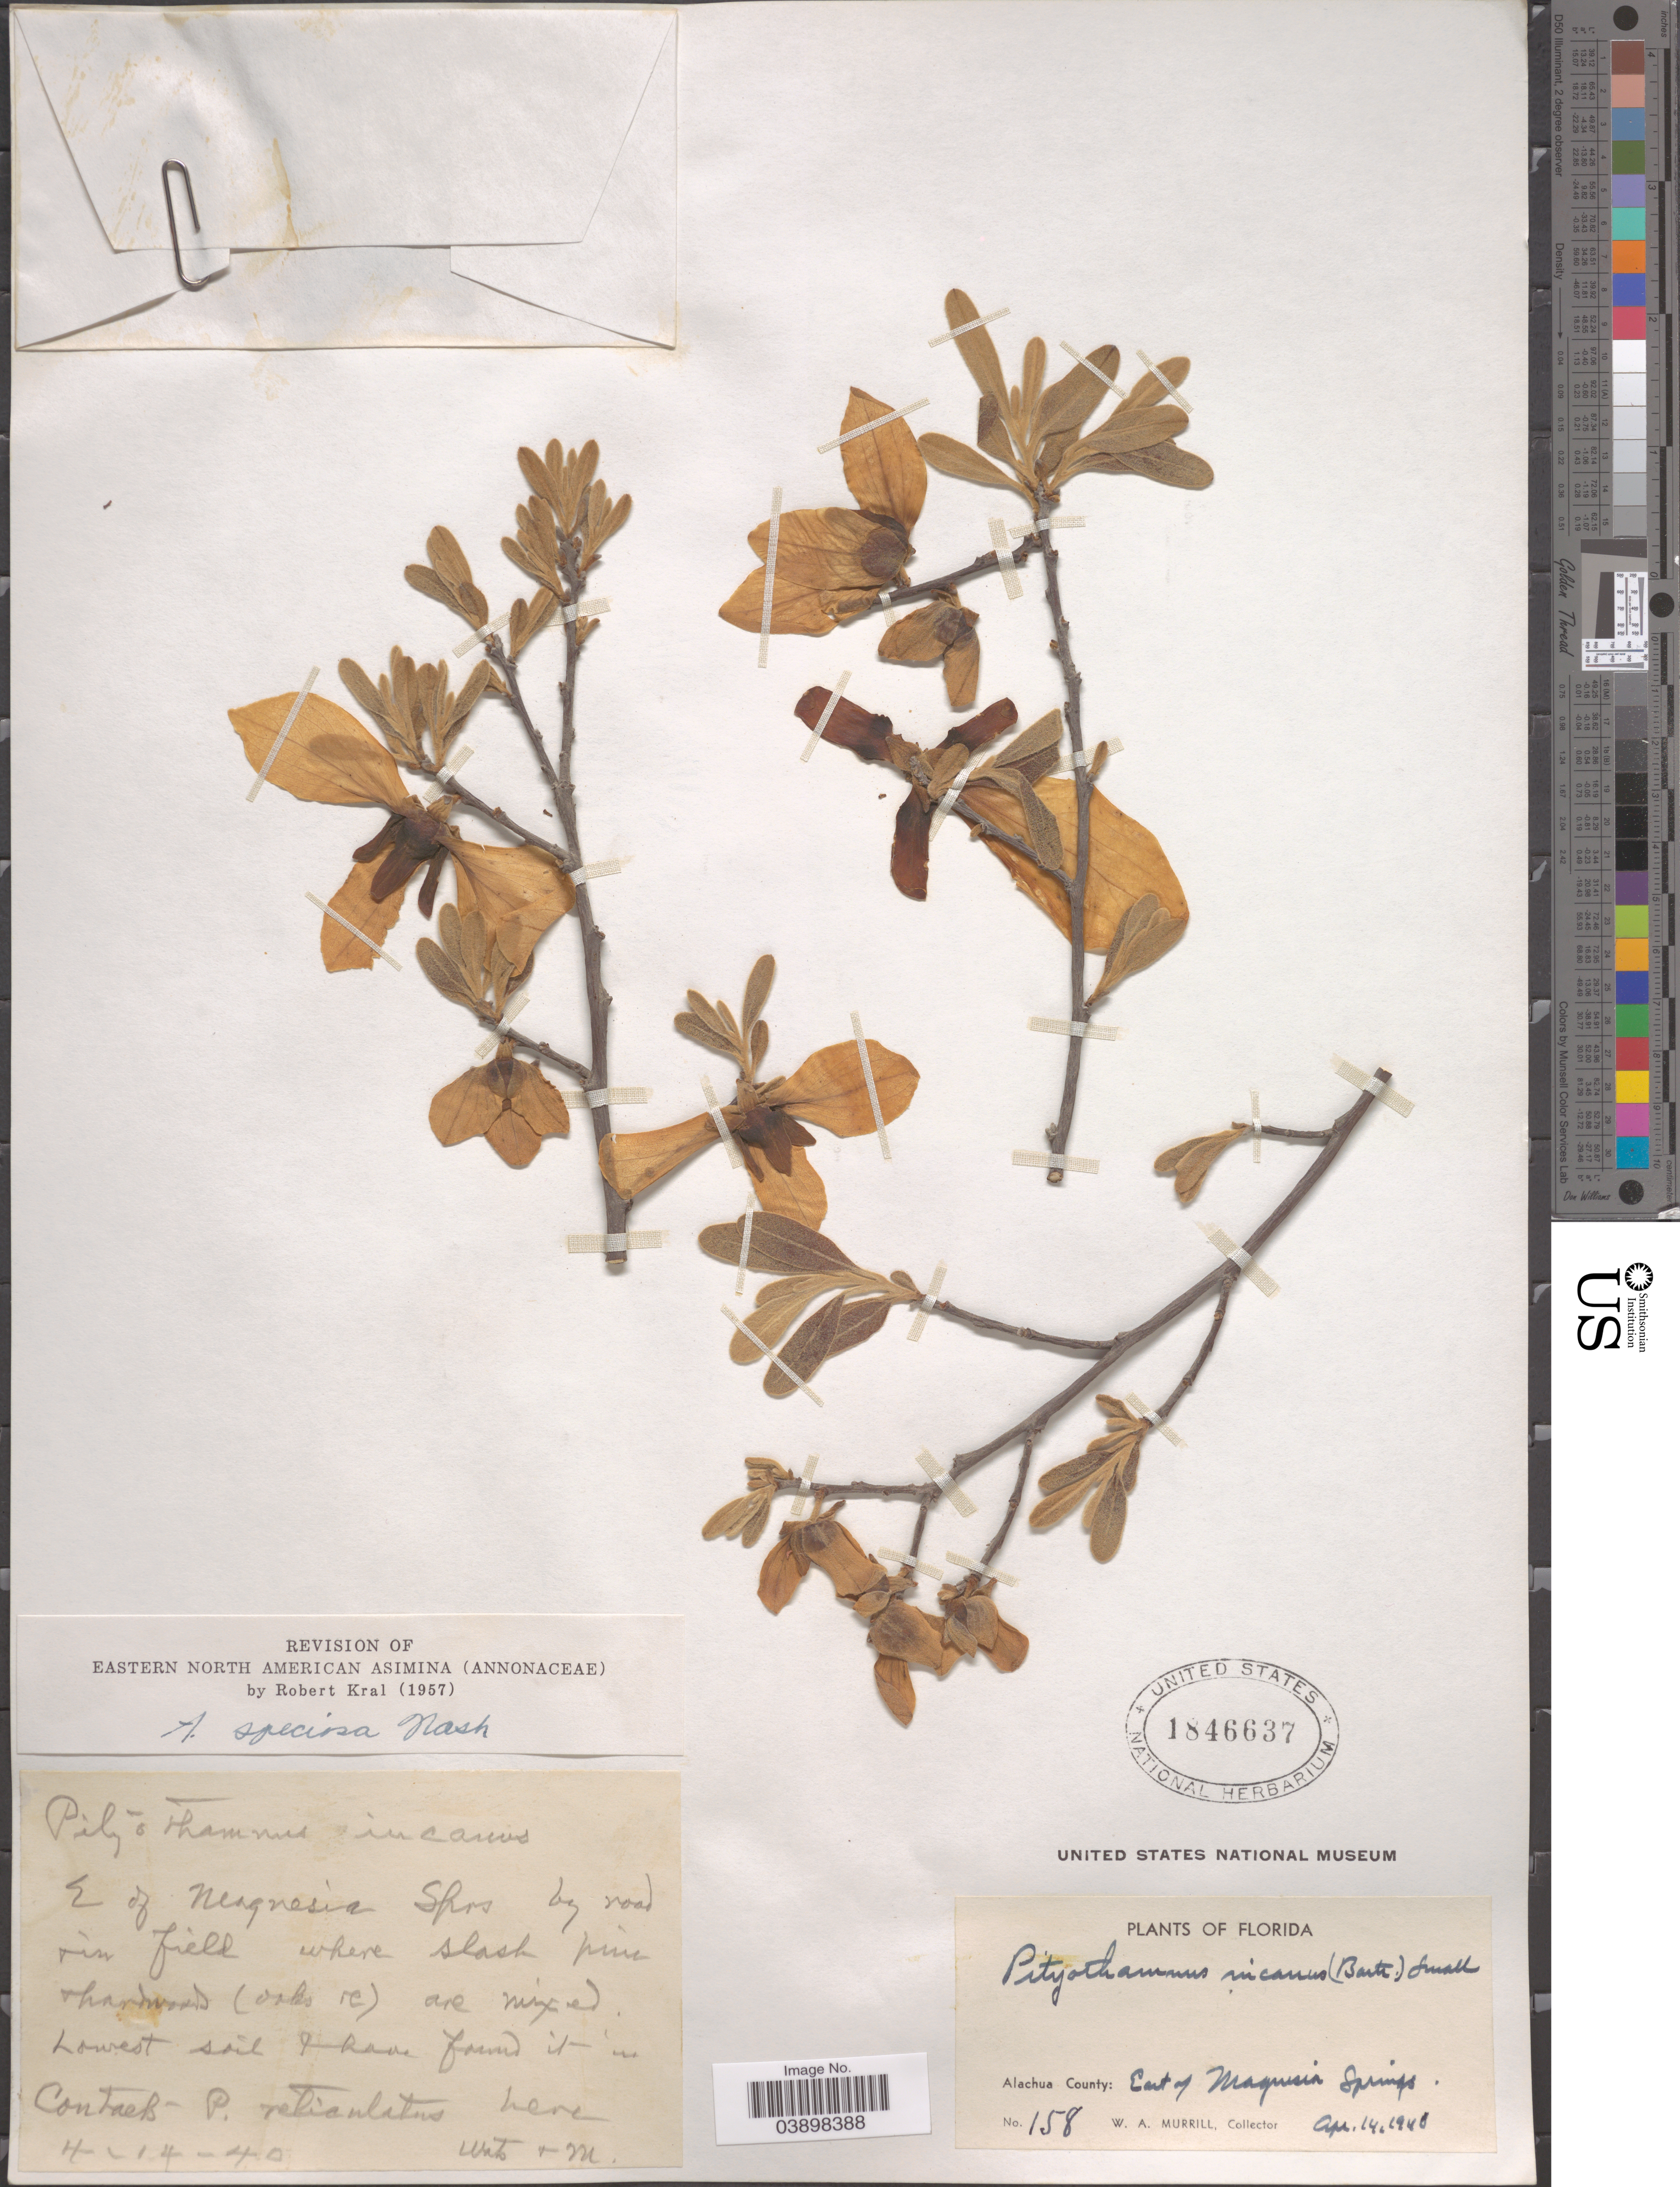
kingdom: Plantae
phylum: Tracheophyta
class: Magnoliopsida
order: Magnoliales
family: Annonaceae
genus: Asimina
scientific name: Asimina speciosa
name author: Nash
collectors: W. A. Murrill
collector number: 158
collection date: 1940-04-14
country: United States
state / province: Florida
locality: Alachua County: East of Magnesia Springs.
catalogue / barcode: US 1846637